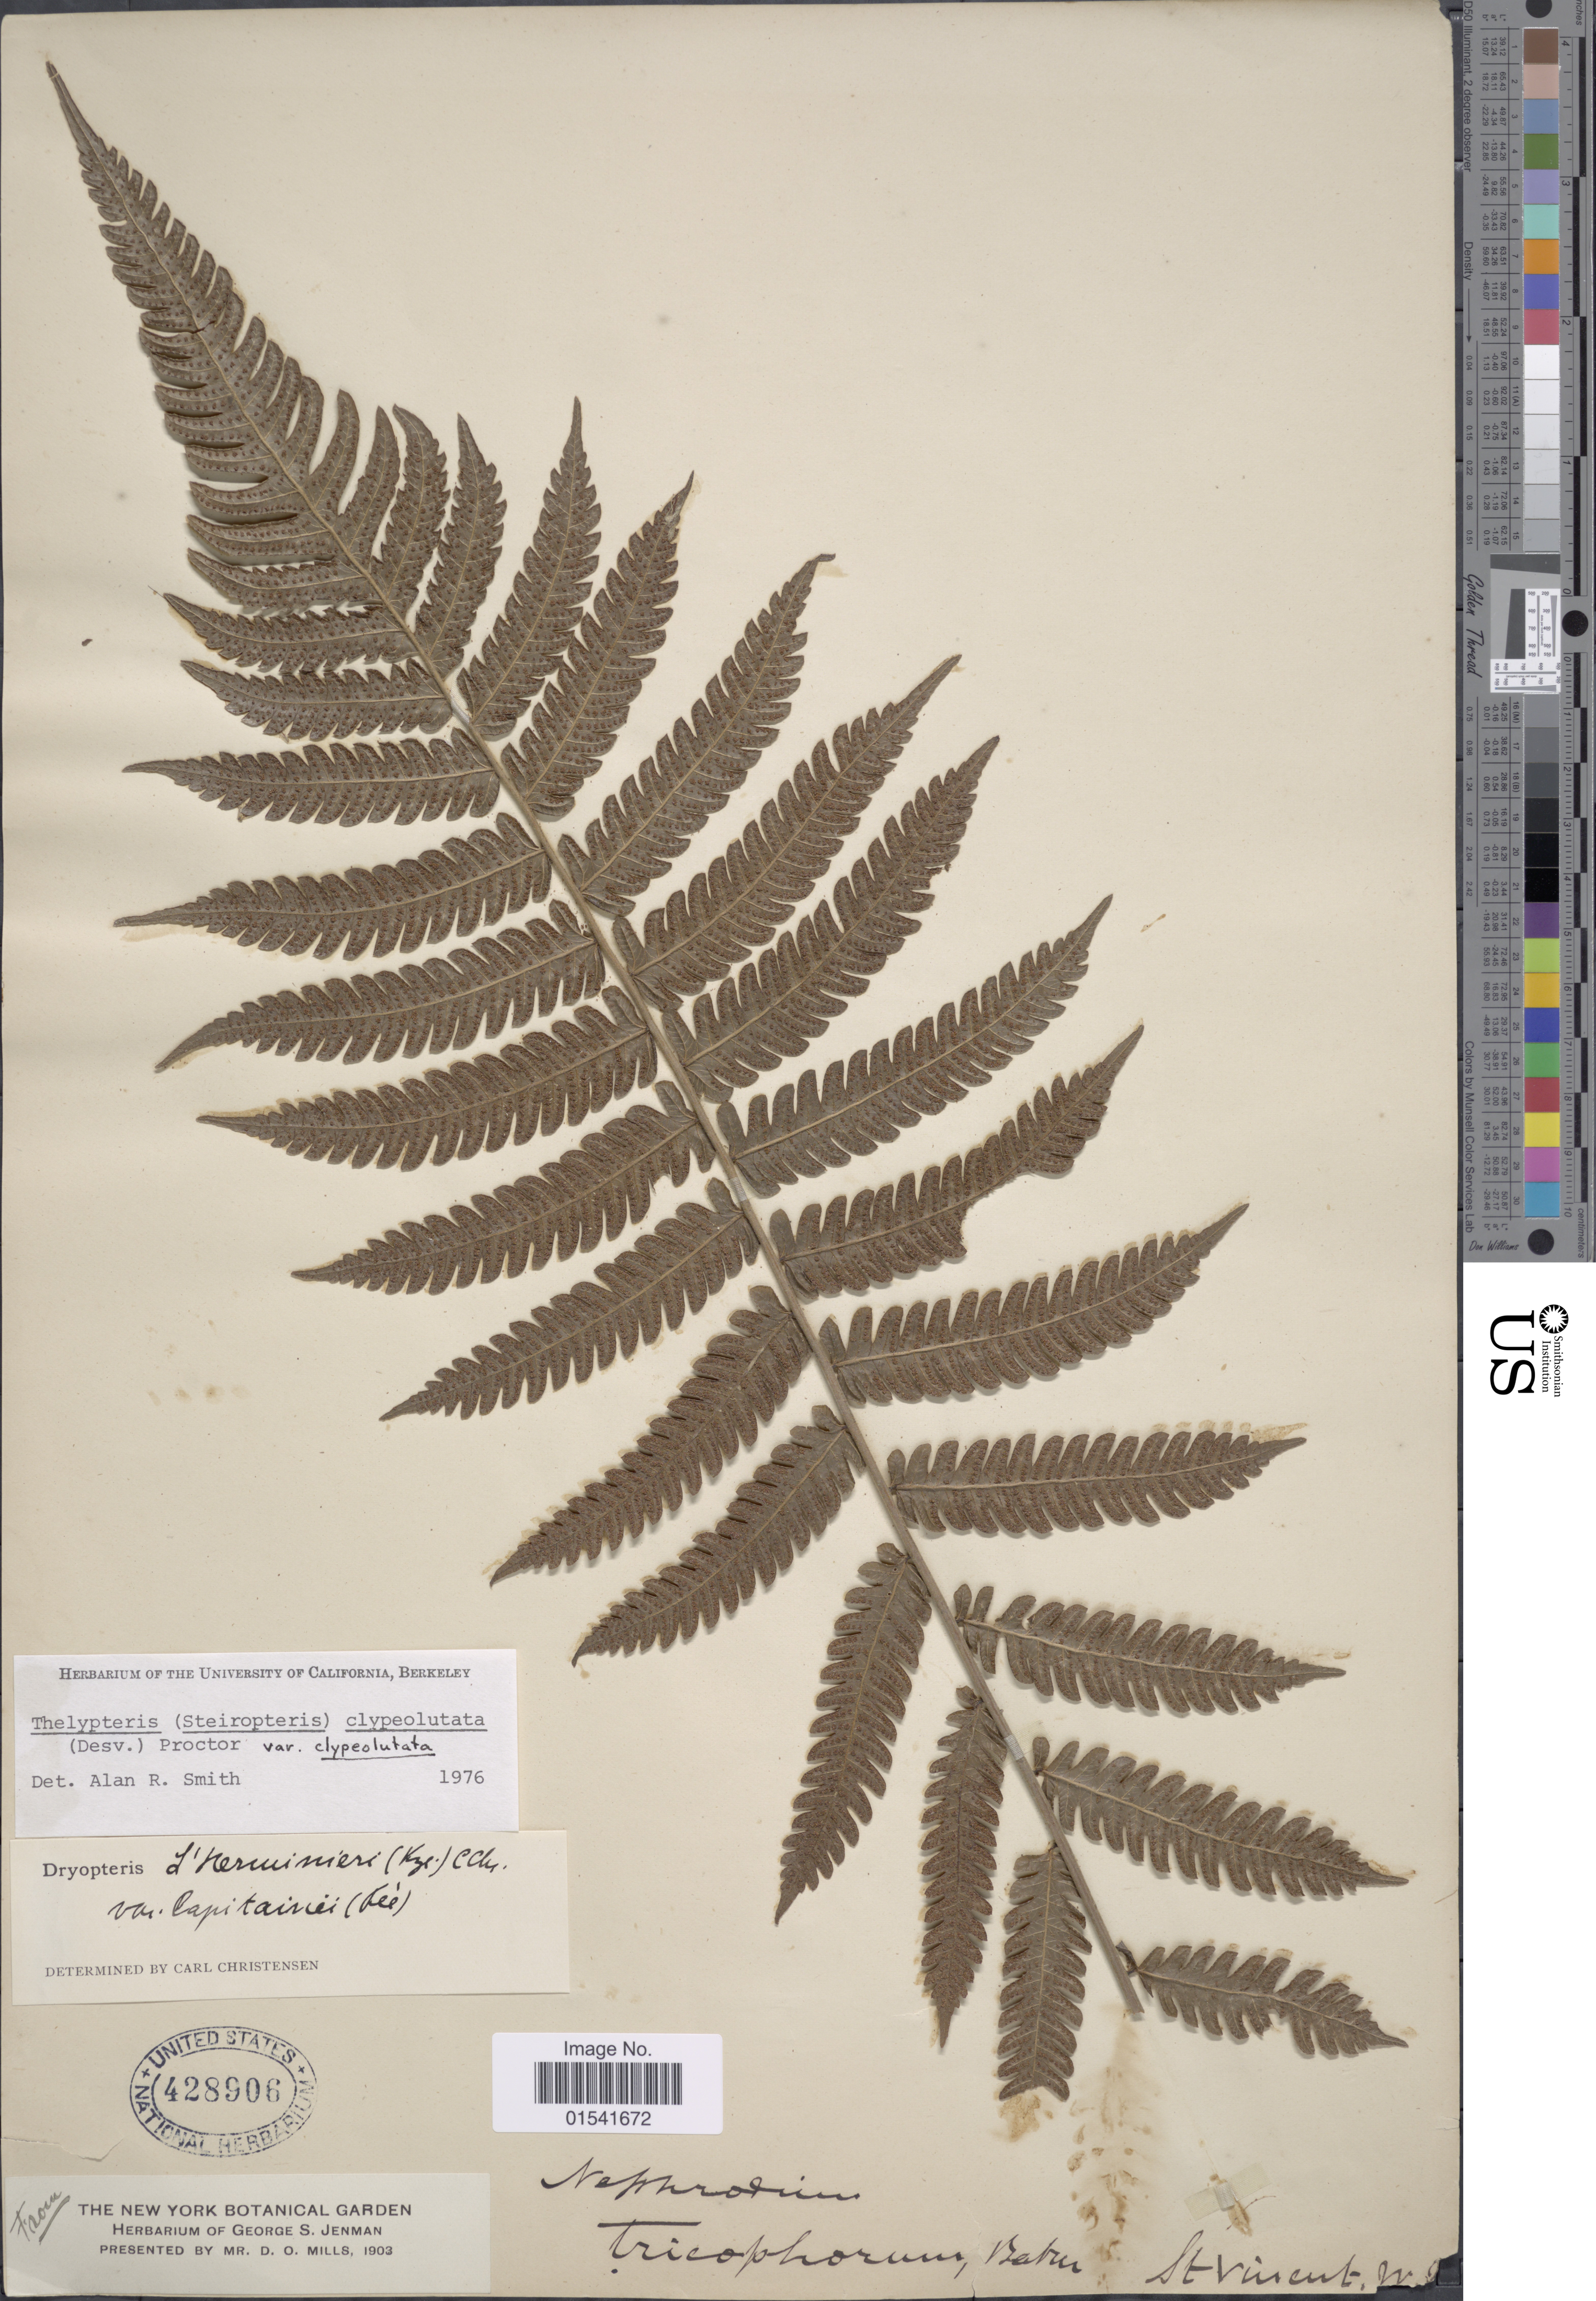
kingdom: Plantae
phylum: Tracheophyta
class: Polypodiopsida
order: Polypodiales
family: Thelypteridaceae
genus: Steiropteris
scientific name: Steiropteris clypeolutata var. clypeolutata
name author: (Desv.) Pic. Serm.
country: St. Vincent - Grenadines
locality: St. Vincent W. I.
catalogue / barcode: US 428906